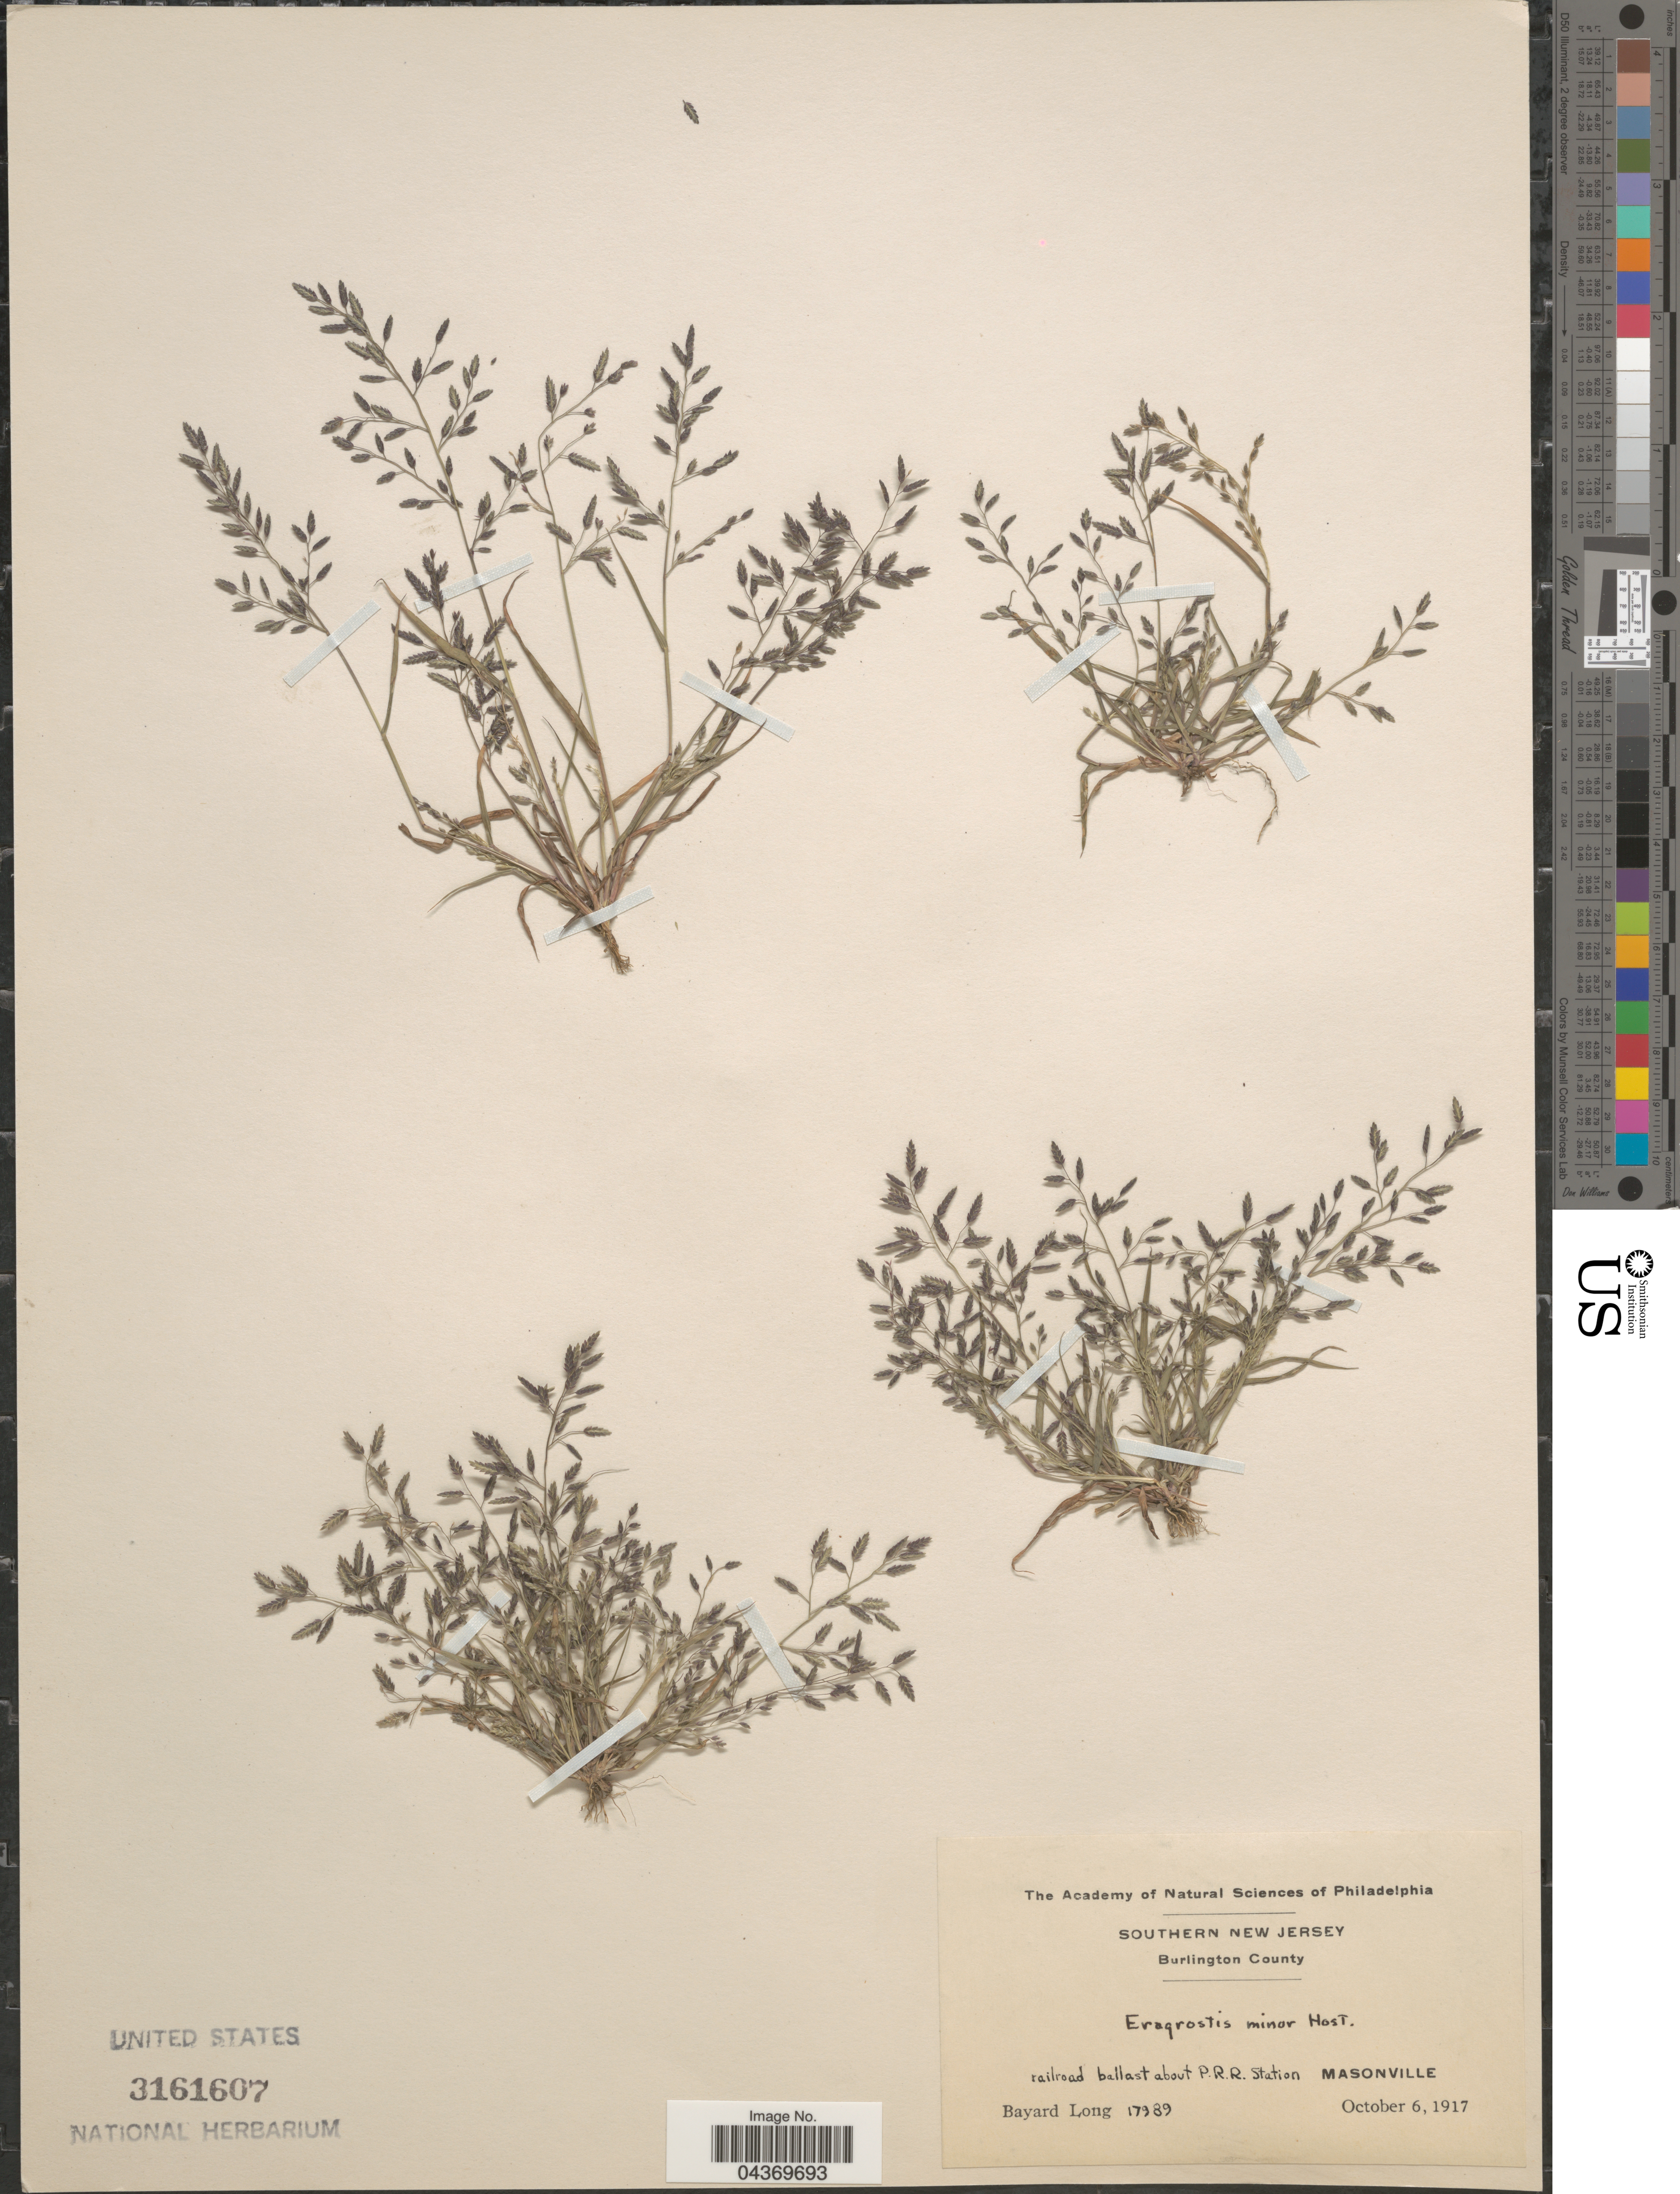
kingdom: Plantae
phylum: Tracheophyta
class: Liliopsida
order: Poales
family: Poaceae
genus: Eragrostis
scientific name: Eragrostis minor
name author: Host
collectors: B. Long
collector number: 17989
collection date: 1917-10-06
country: United States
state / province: New Jersey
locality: Southern New Jersey. Burlington County. Railroad ballast about P.R.R. Station. Masonville.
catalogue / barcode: US 3161607